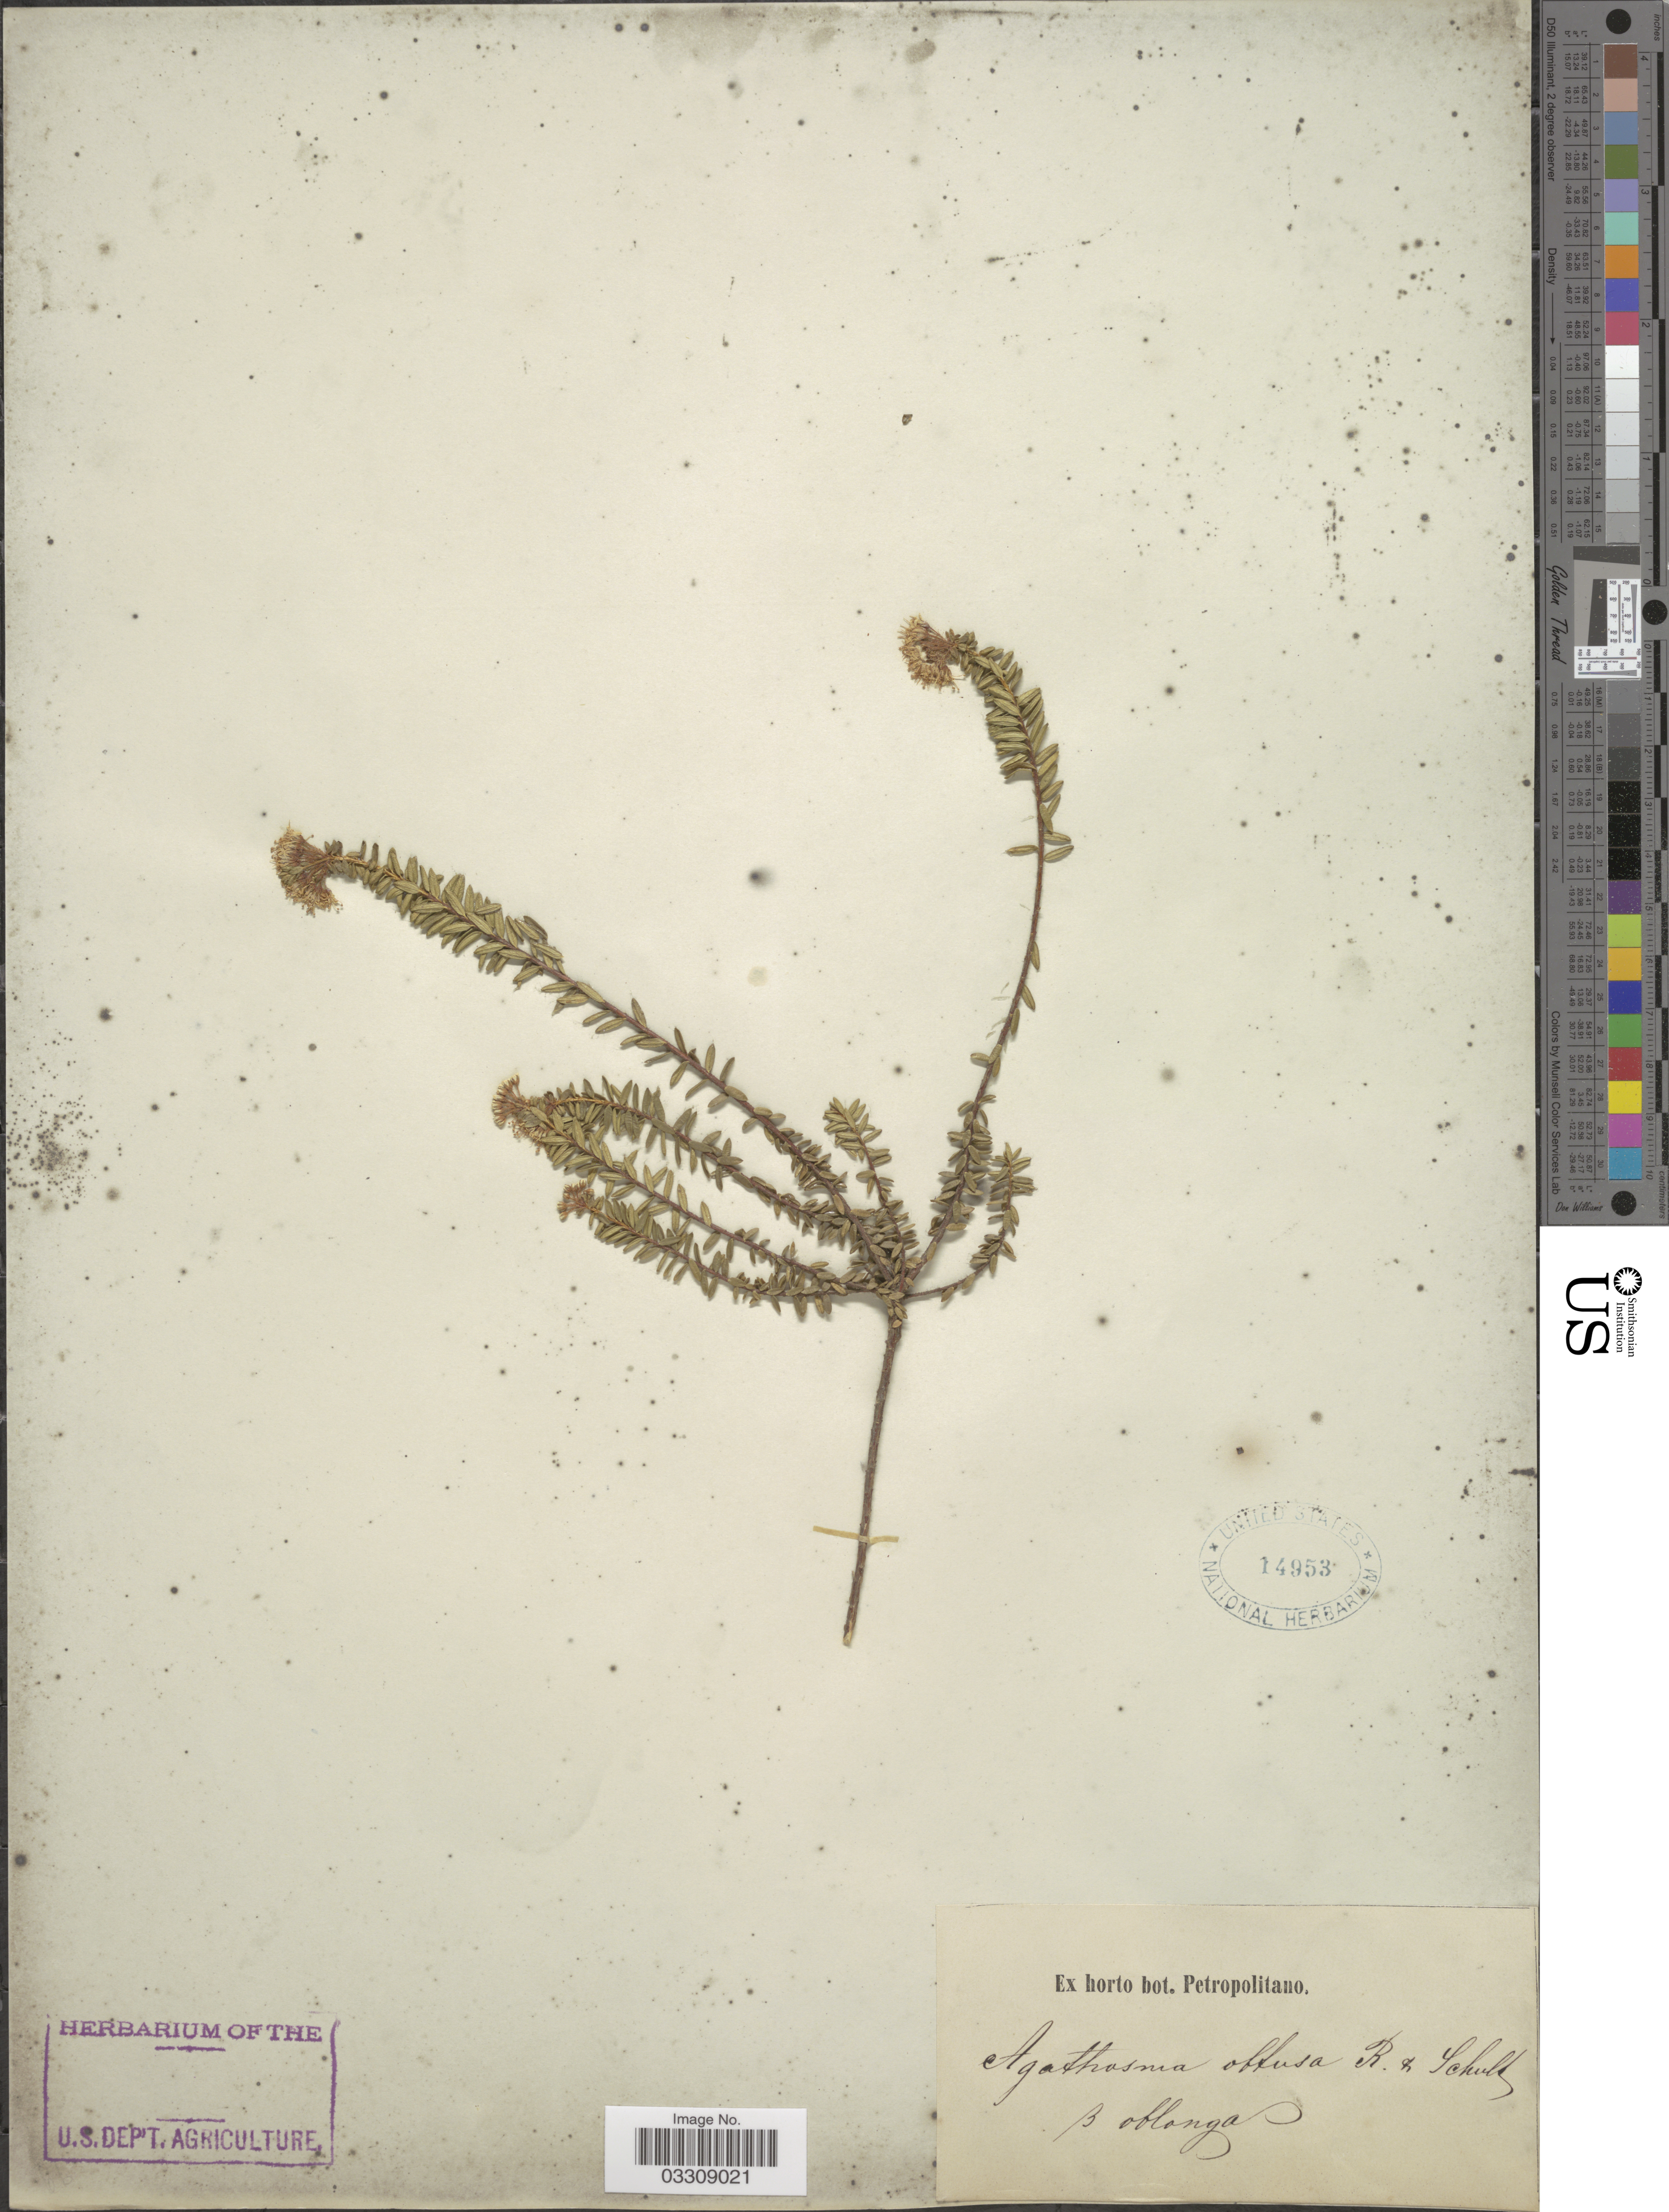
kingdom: Plantae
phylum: Tracheophyta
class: Magnoliopsida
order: Sapindales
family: Rutaceae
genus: Agathosma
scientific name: Agathosma sp.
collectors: ex Horto Bot. Petropolitano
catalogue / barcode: US 14953